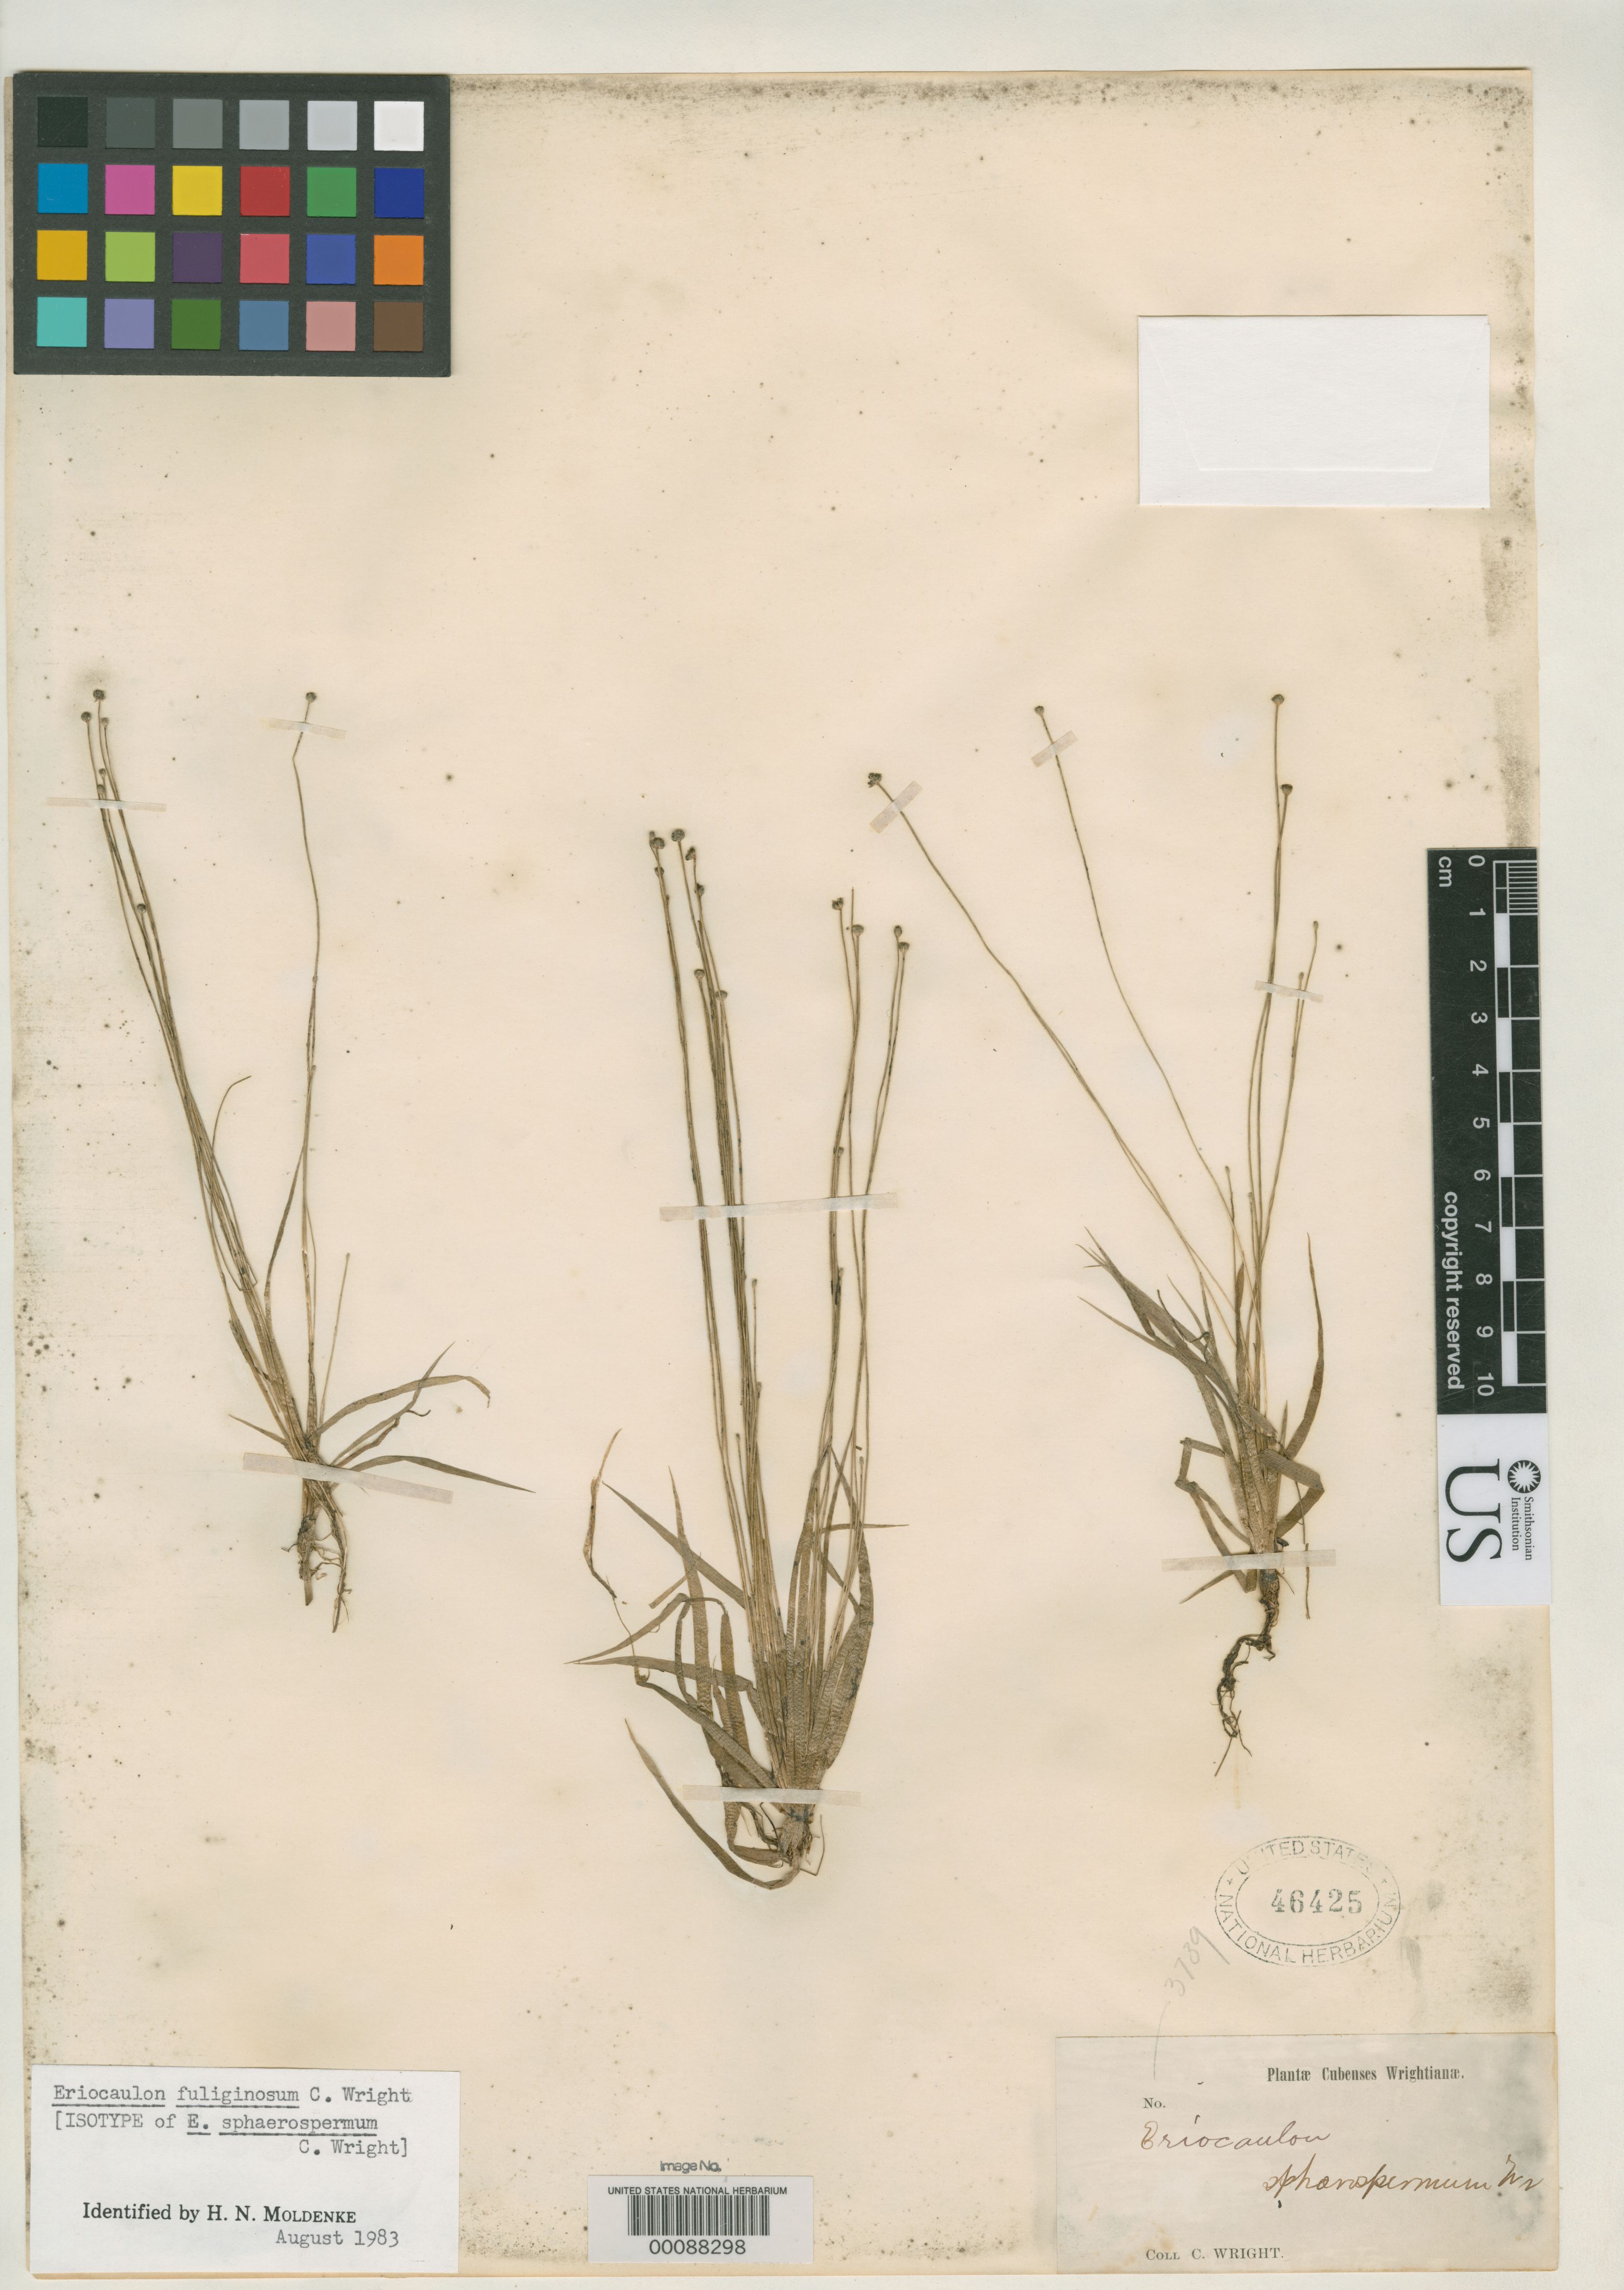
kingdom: Plantae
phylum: Tracheophyta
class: Liliopsida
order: Poales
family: Eriocaulaceae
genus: Eriocaulon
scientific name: Eriocaulon sphaerospermum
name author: C. Wright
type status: Isotype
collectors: C. Wright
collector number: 3739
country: Cuba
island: Greater Antilles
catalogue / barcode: US 46425